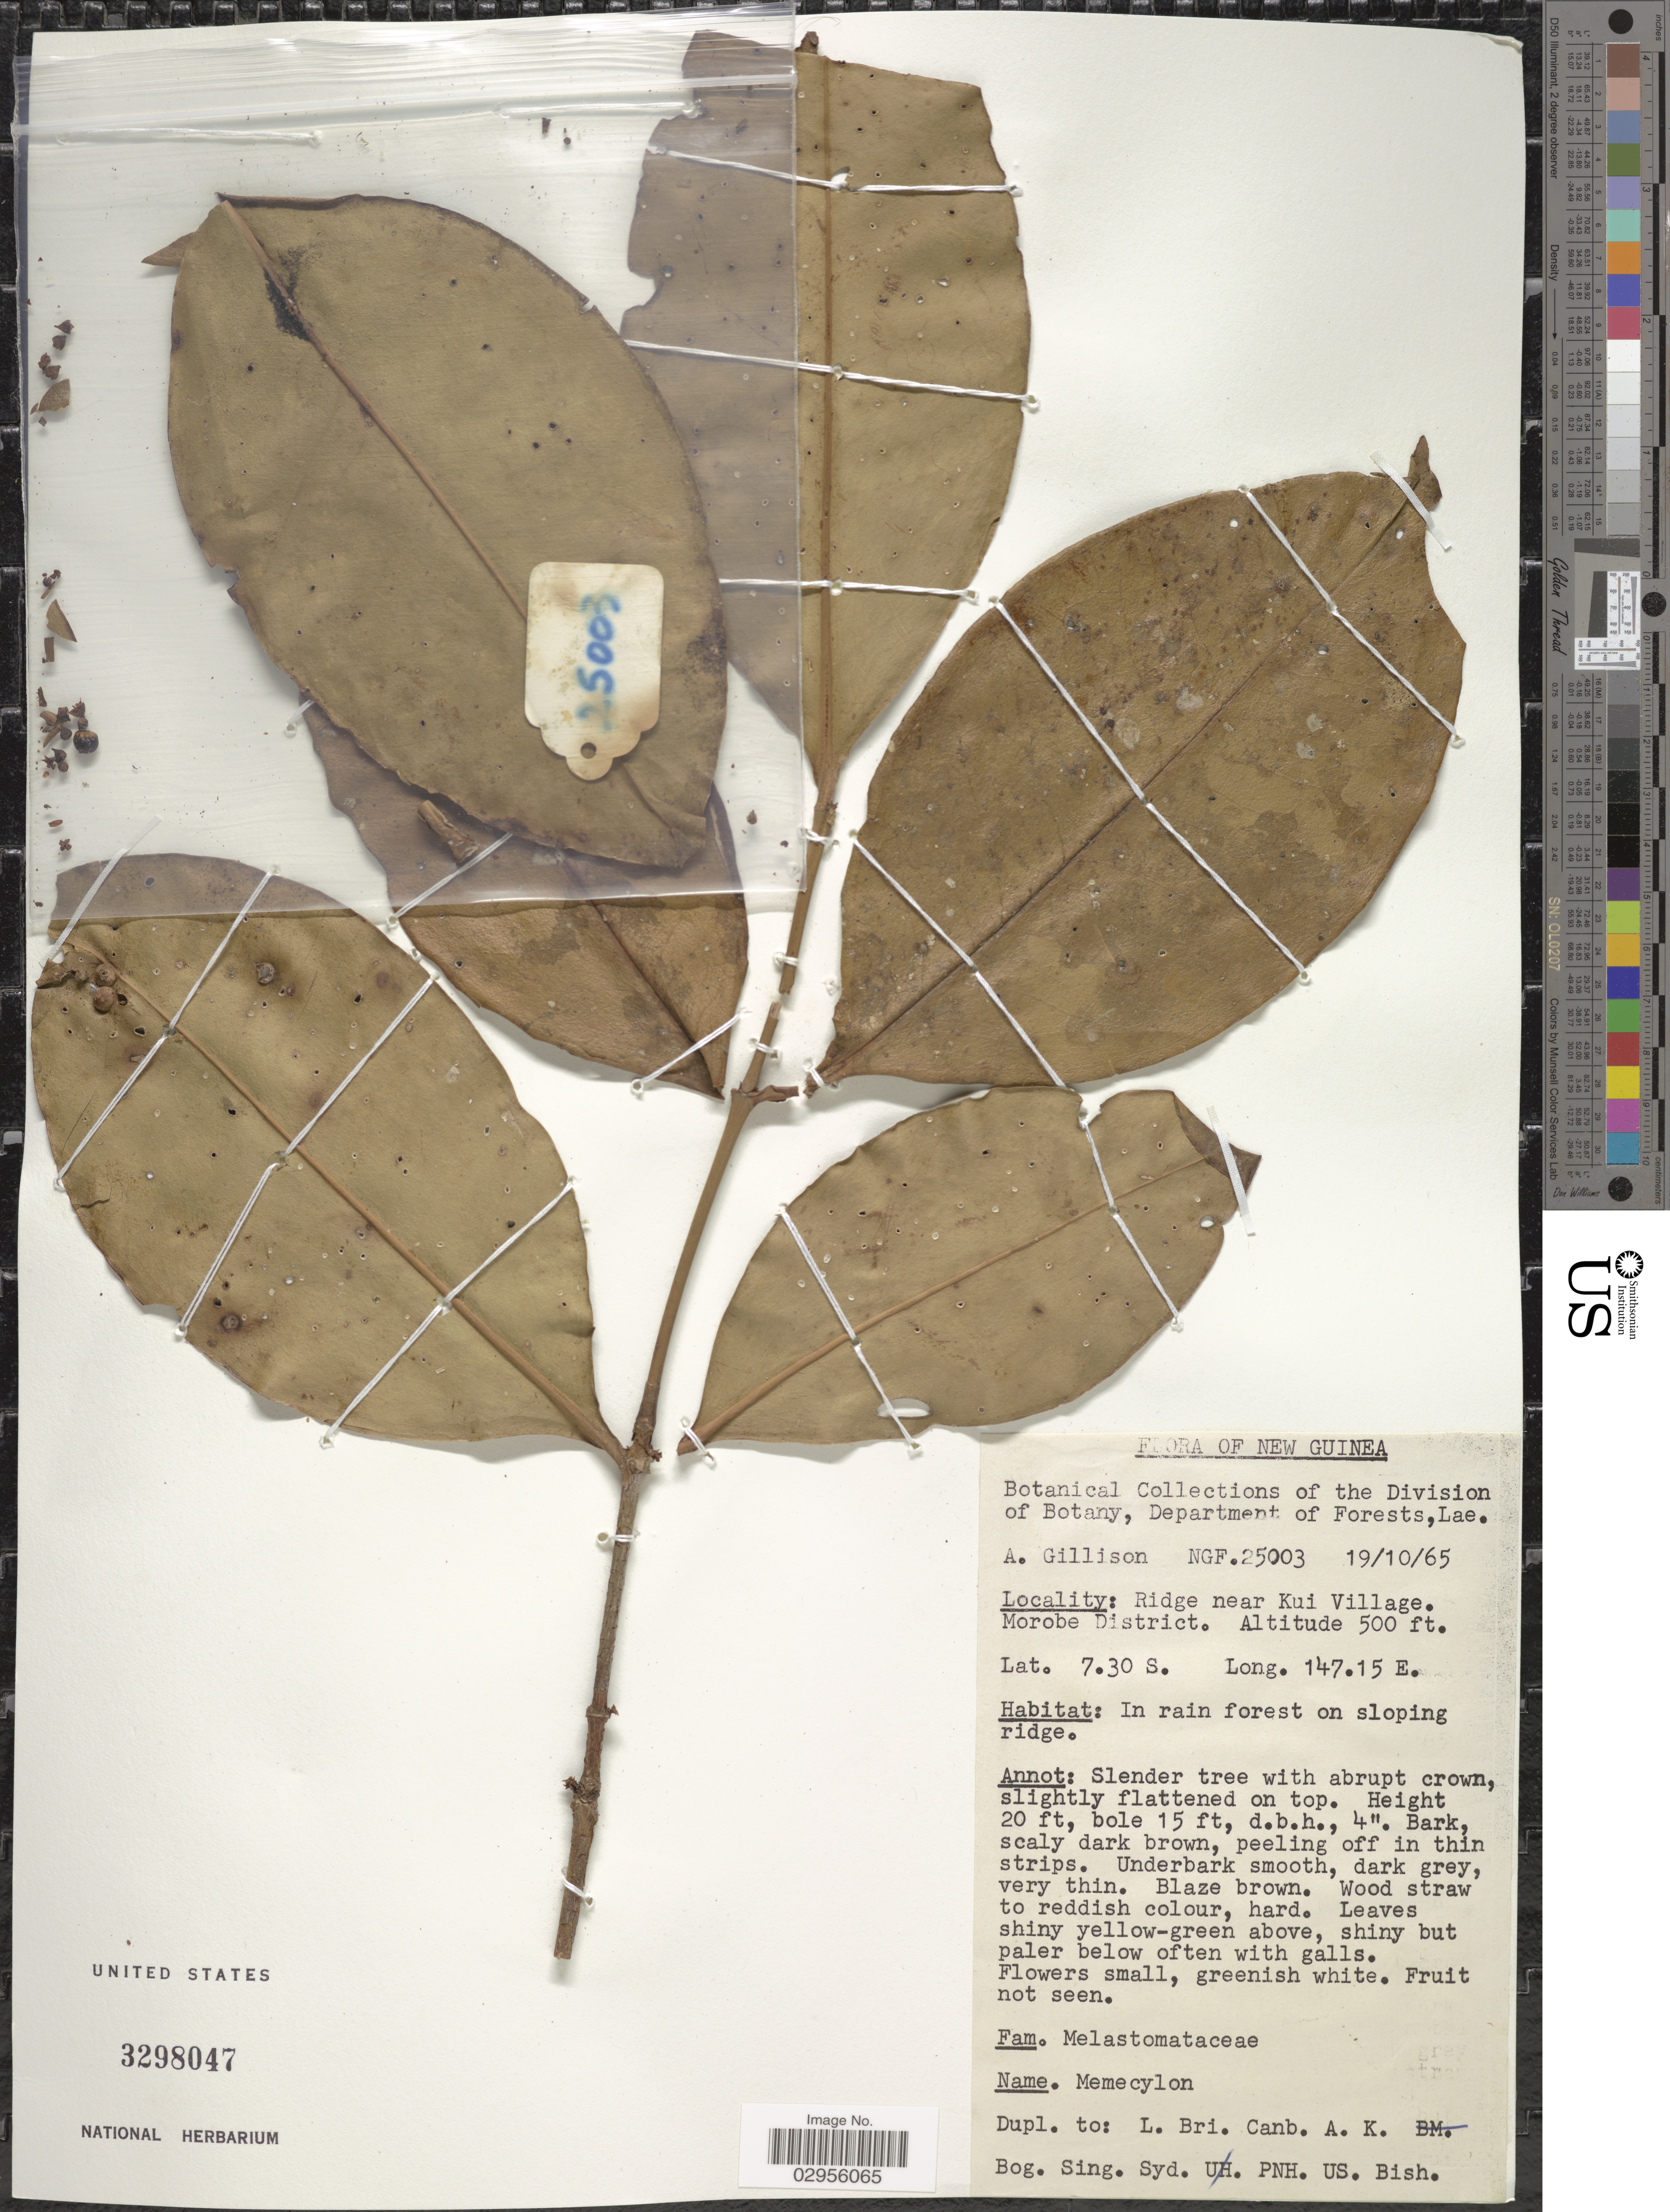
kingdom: Plantae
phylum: Tracheophyta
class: Magnoliopsida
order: Myrtales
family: Melastomataceae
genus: Memecylon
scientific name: Memecylon sp.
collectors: A. Gillison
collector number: NGF 25003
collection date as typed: Transcribed d/m/y: 19/10/65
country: Papua New Guinea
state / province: Morobe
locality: New Guinea. Ridge near Kui Village. Morobe District.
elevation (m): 152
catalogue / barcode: US 3298047